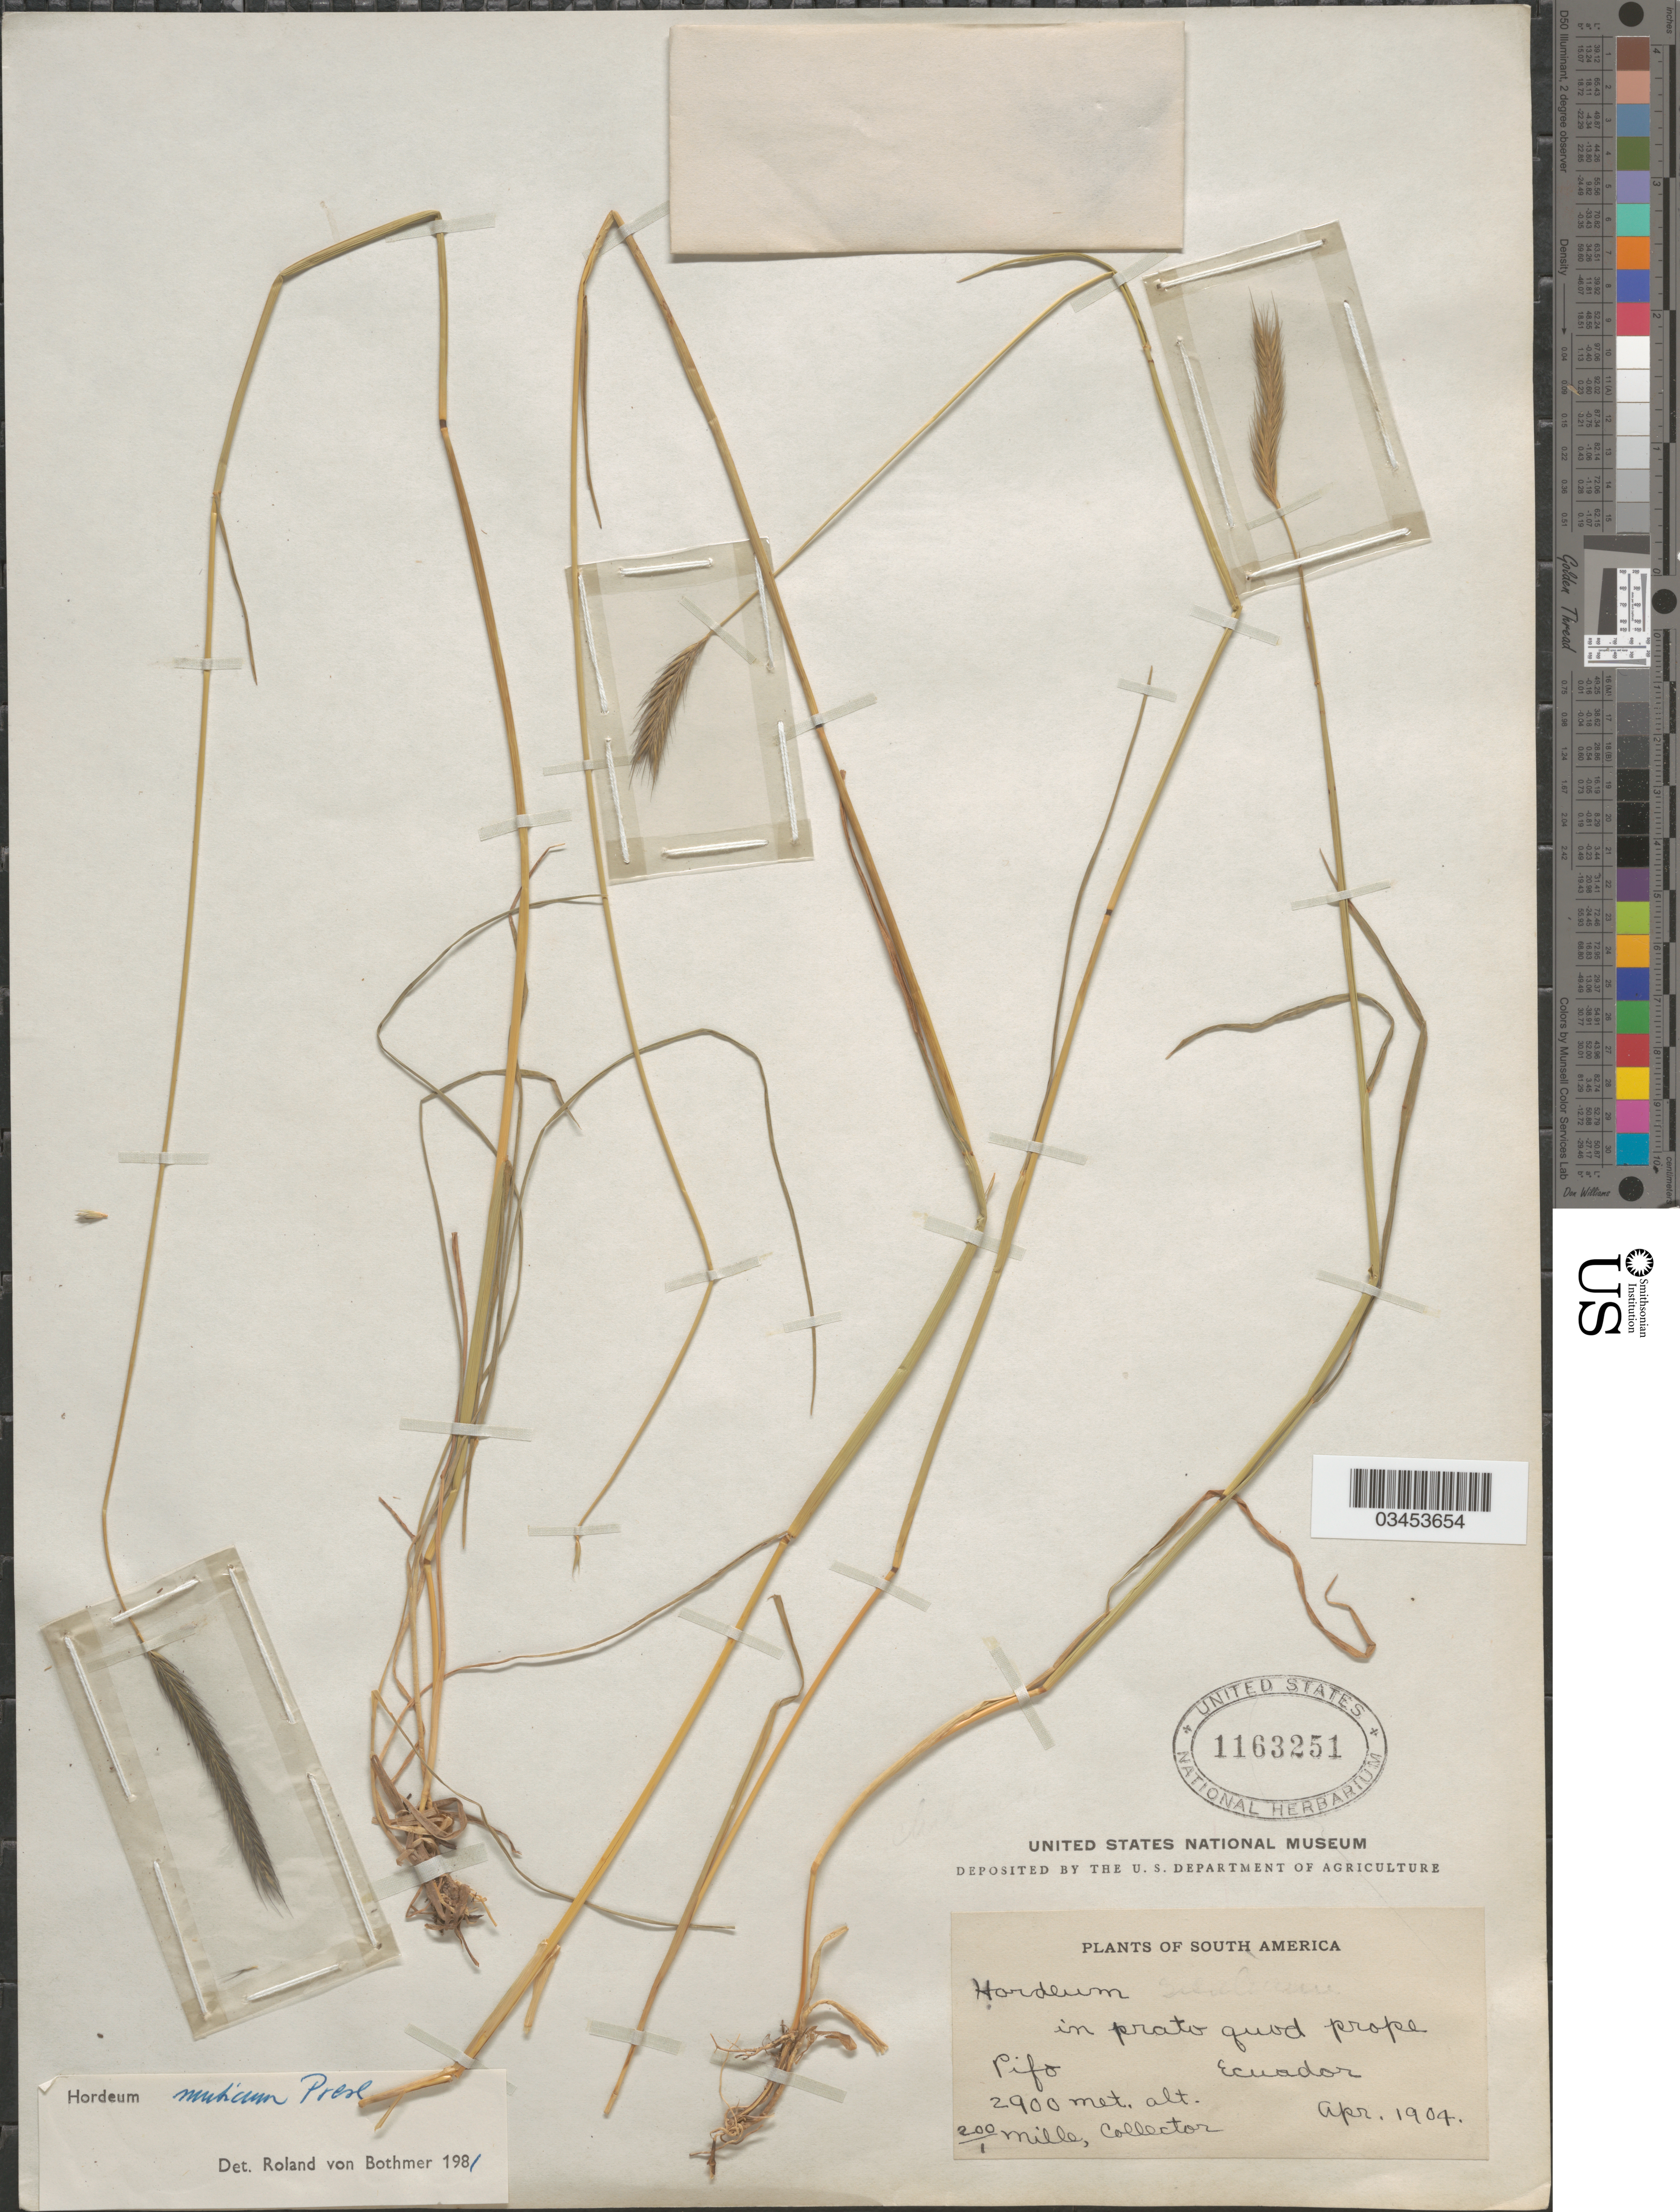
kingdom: Plantae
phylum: Tracheophyta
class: Liliopsida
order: Poales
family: Poaceae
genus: Hordeum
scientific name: Hordeum muticum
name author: J. Presl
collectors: Mille, --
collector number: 200/1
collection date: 1904-04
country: Ecuador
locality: In prato quod prope Pifo.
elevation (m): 2900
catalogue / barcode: US 1163251